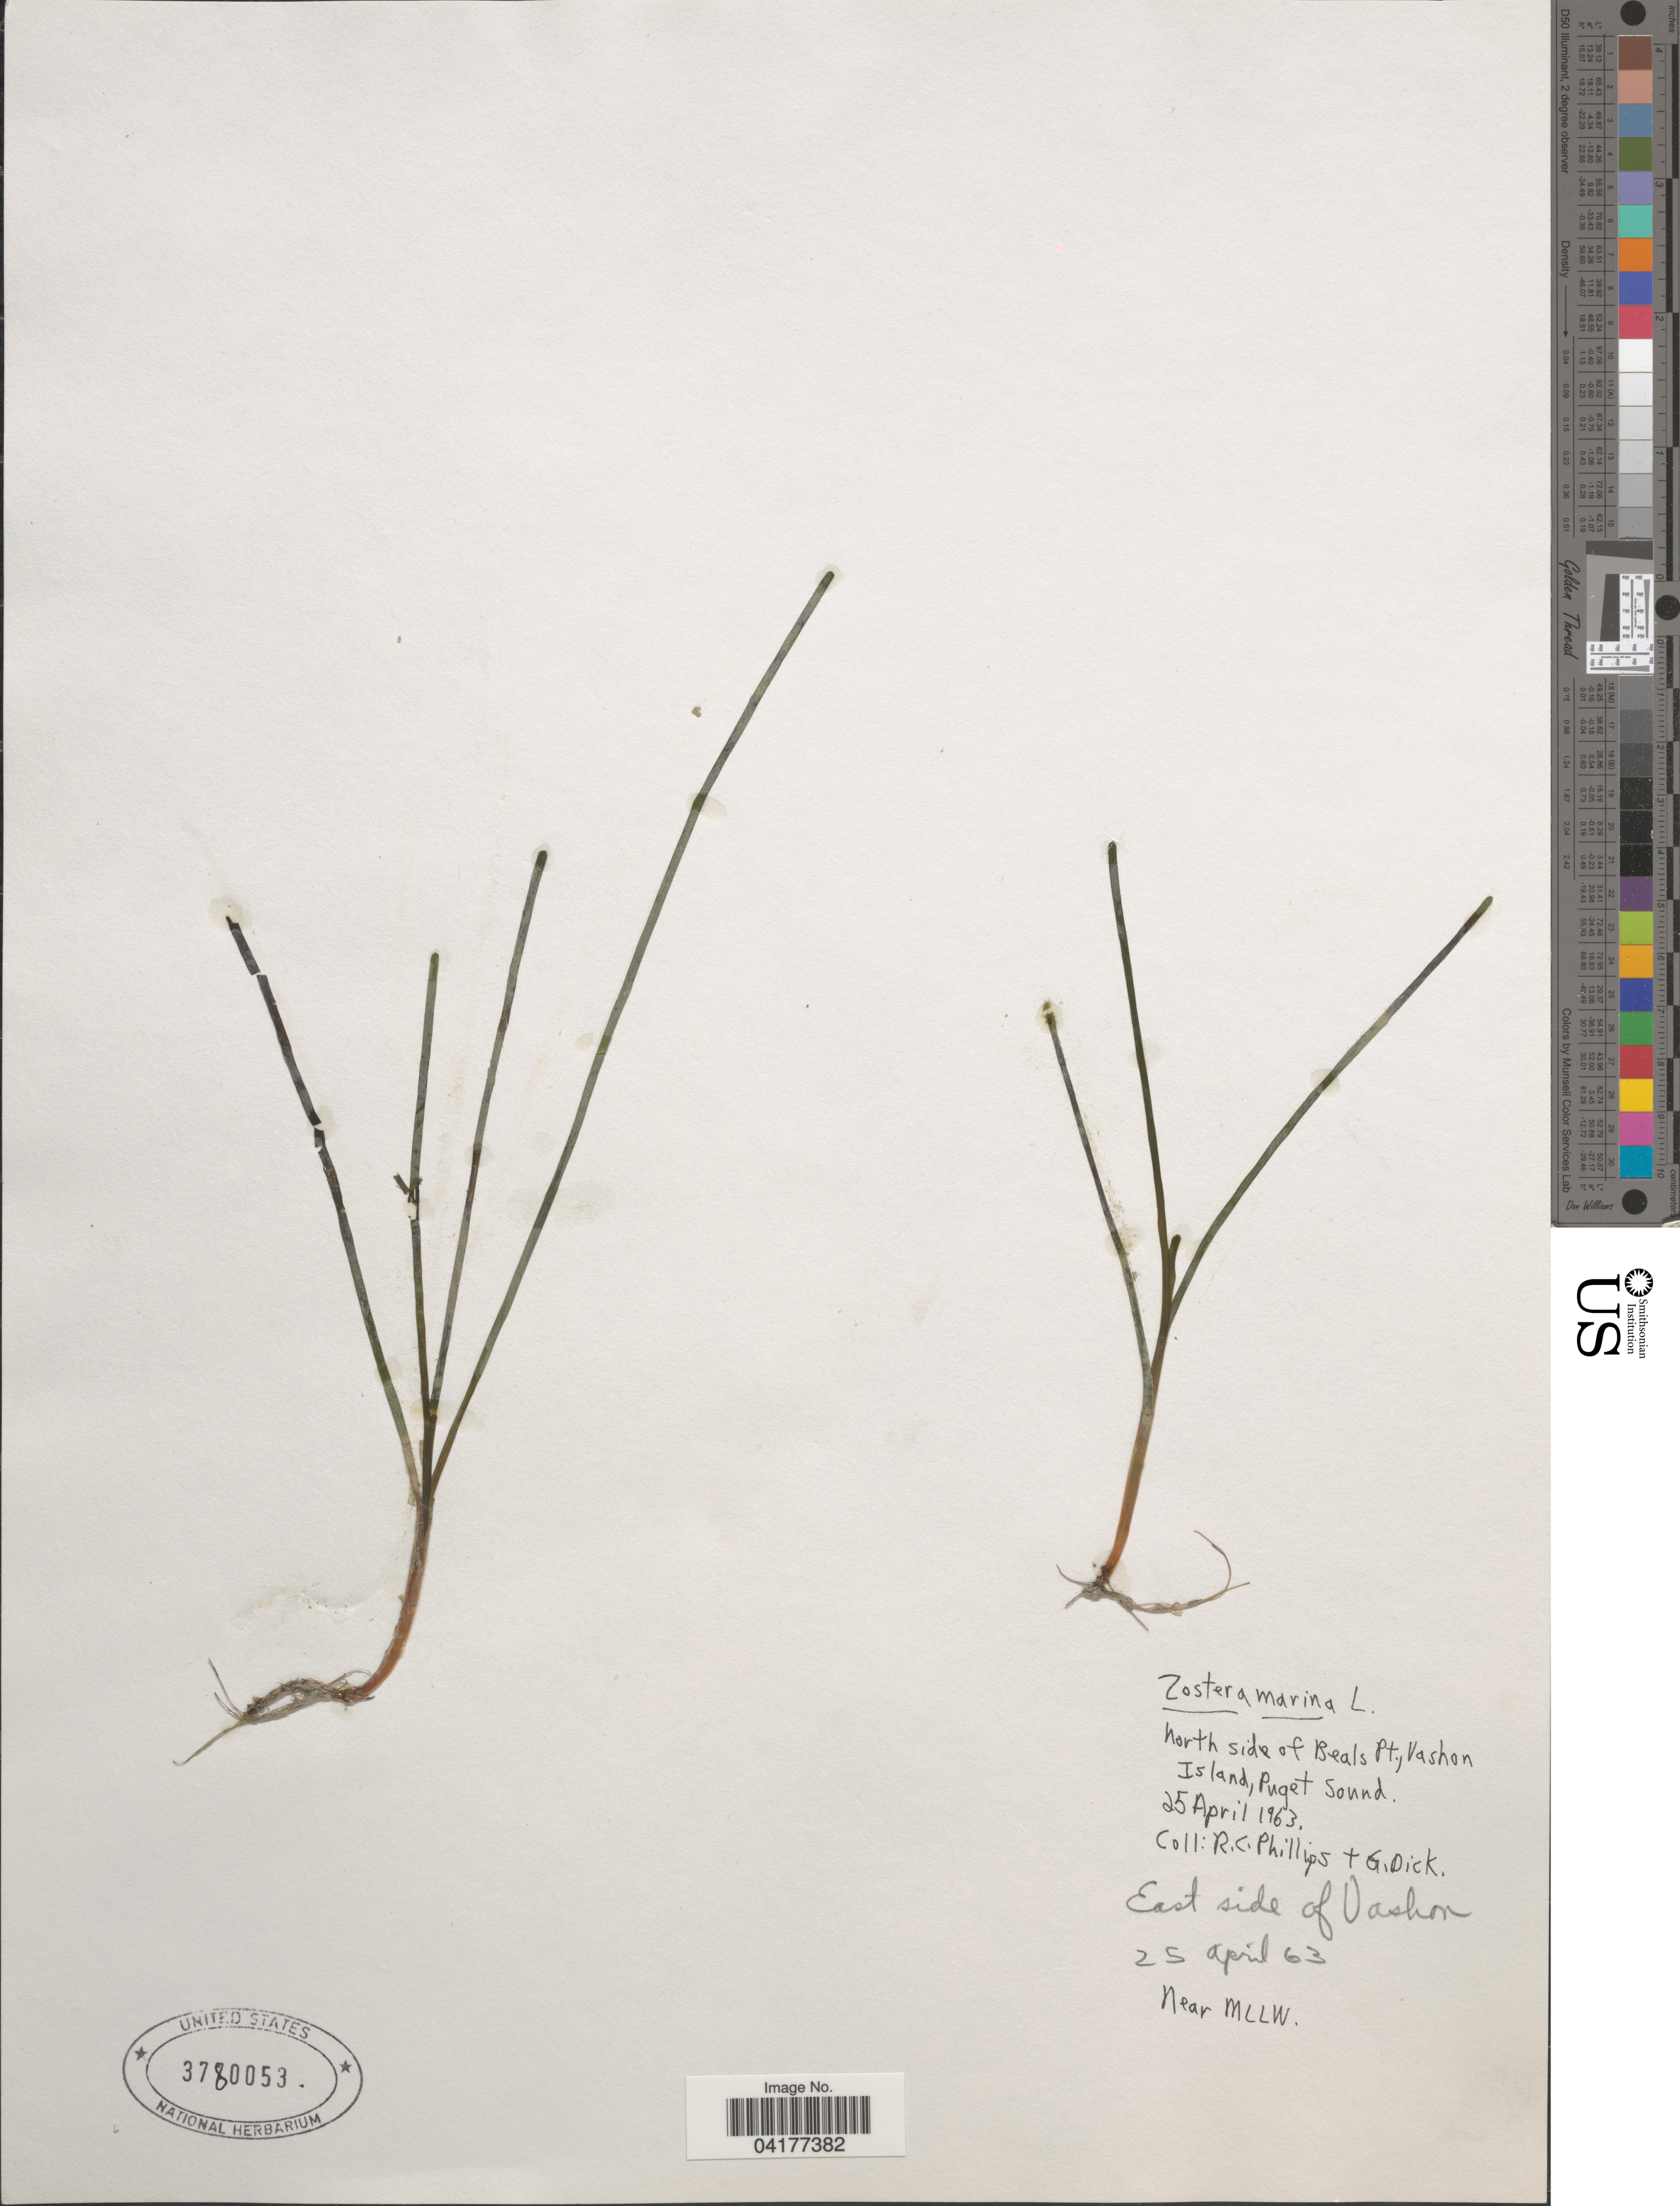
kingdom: Plantae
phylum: Tracheophyta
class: Liliopsida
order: Alismatales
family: Zosteraceae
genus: Zostera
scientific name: Zostera marina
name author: L.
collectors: R. C. Phillips & G. Dick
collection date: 1963-04-25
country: United States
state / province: Washington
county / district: King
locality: North side of Beals Pt., Vashon Island, Puget Sound. East side of Vashon. Near MLLW.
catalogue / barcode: US 3780053